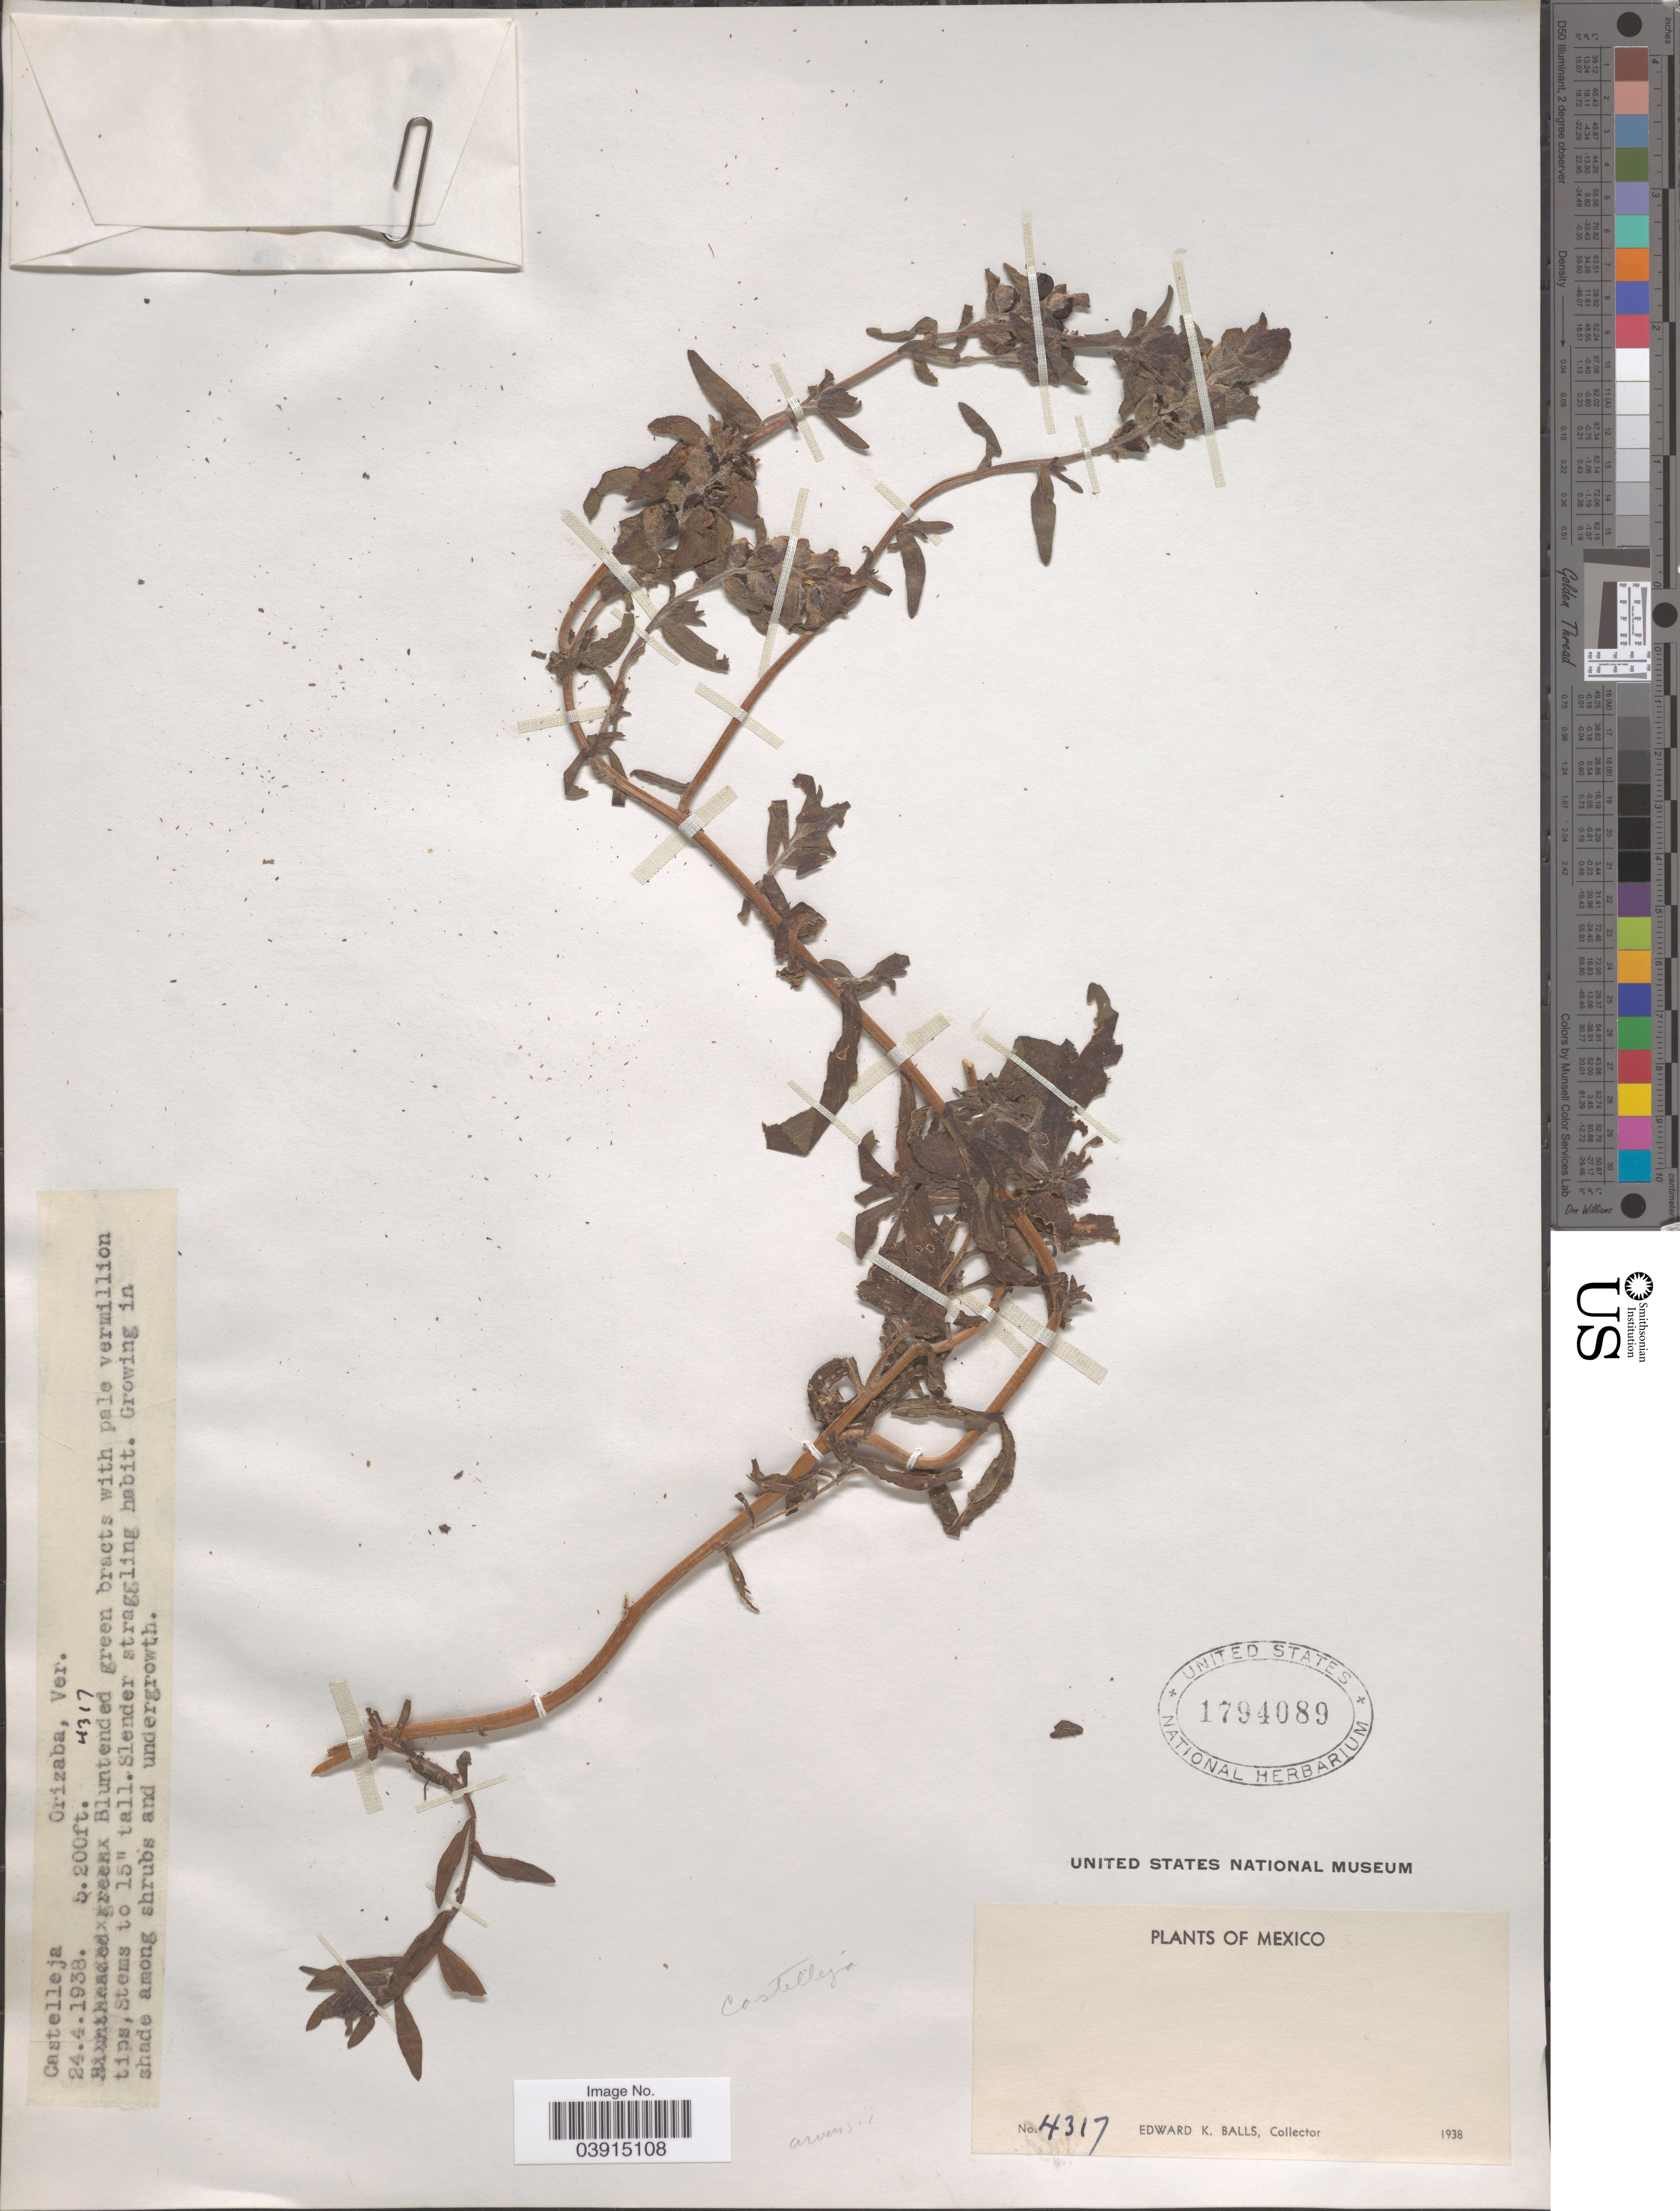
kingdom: Plantae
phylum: Tracheophyta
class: Magnoliopsida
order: Lamiales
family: Orobanchaceae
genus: Castilleja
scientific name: Castilleja arvensis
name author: Schltdl. & Cham.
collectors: E. K. Balls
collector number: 4317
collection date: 1938-04-24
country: Mexico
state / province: Veracruz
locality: Orizaba, Ver.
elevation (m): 1585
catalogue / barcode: US 1794089